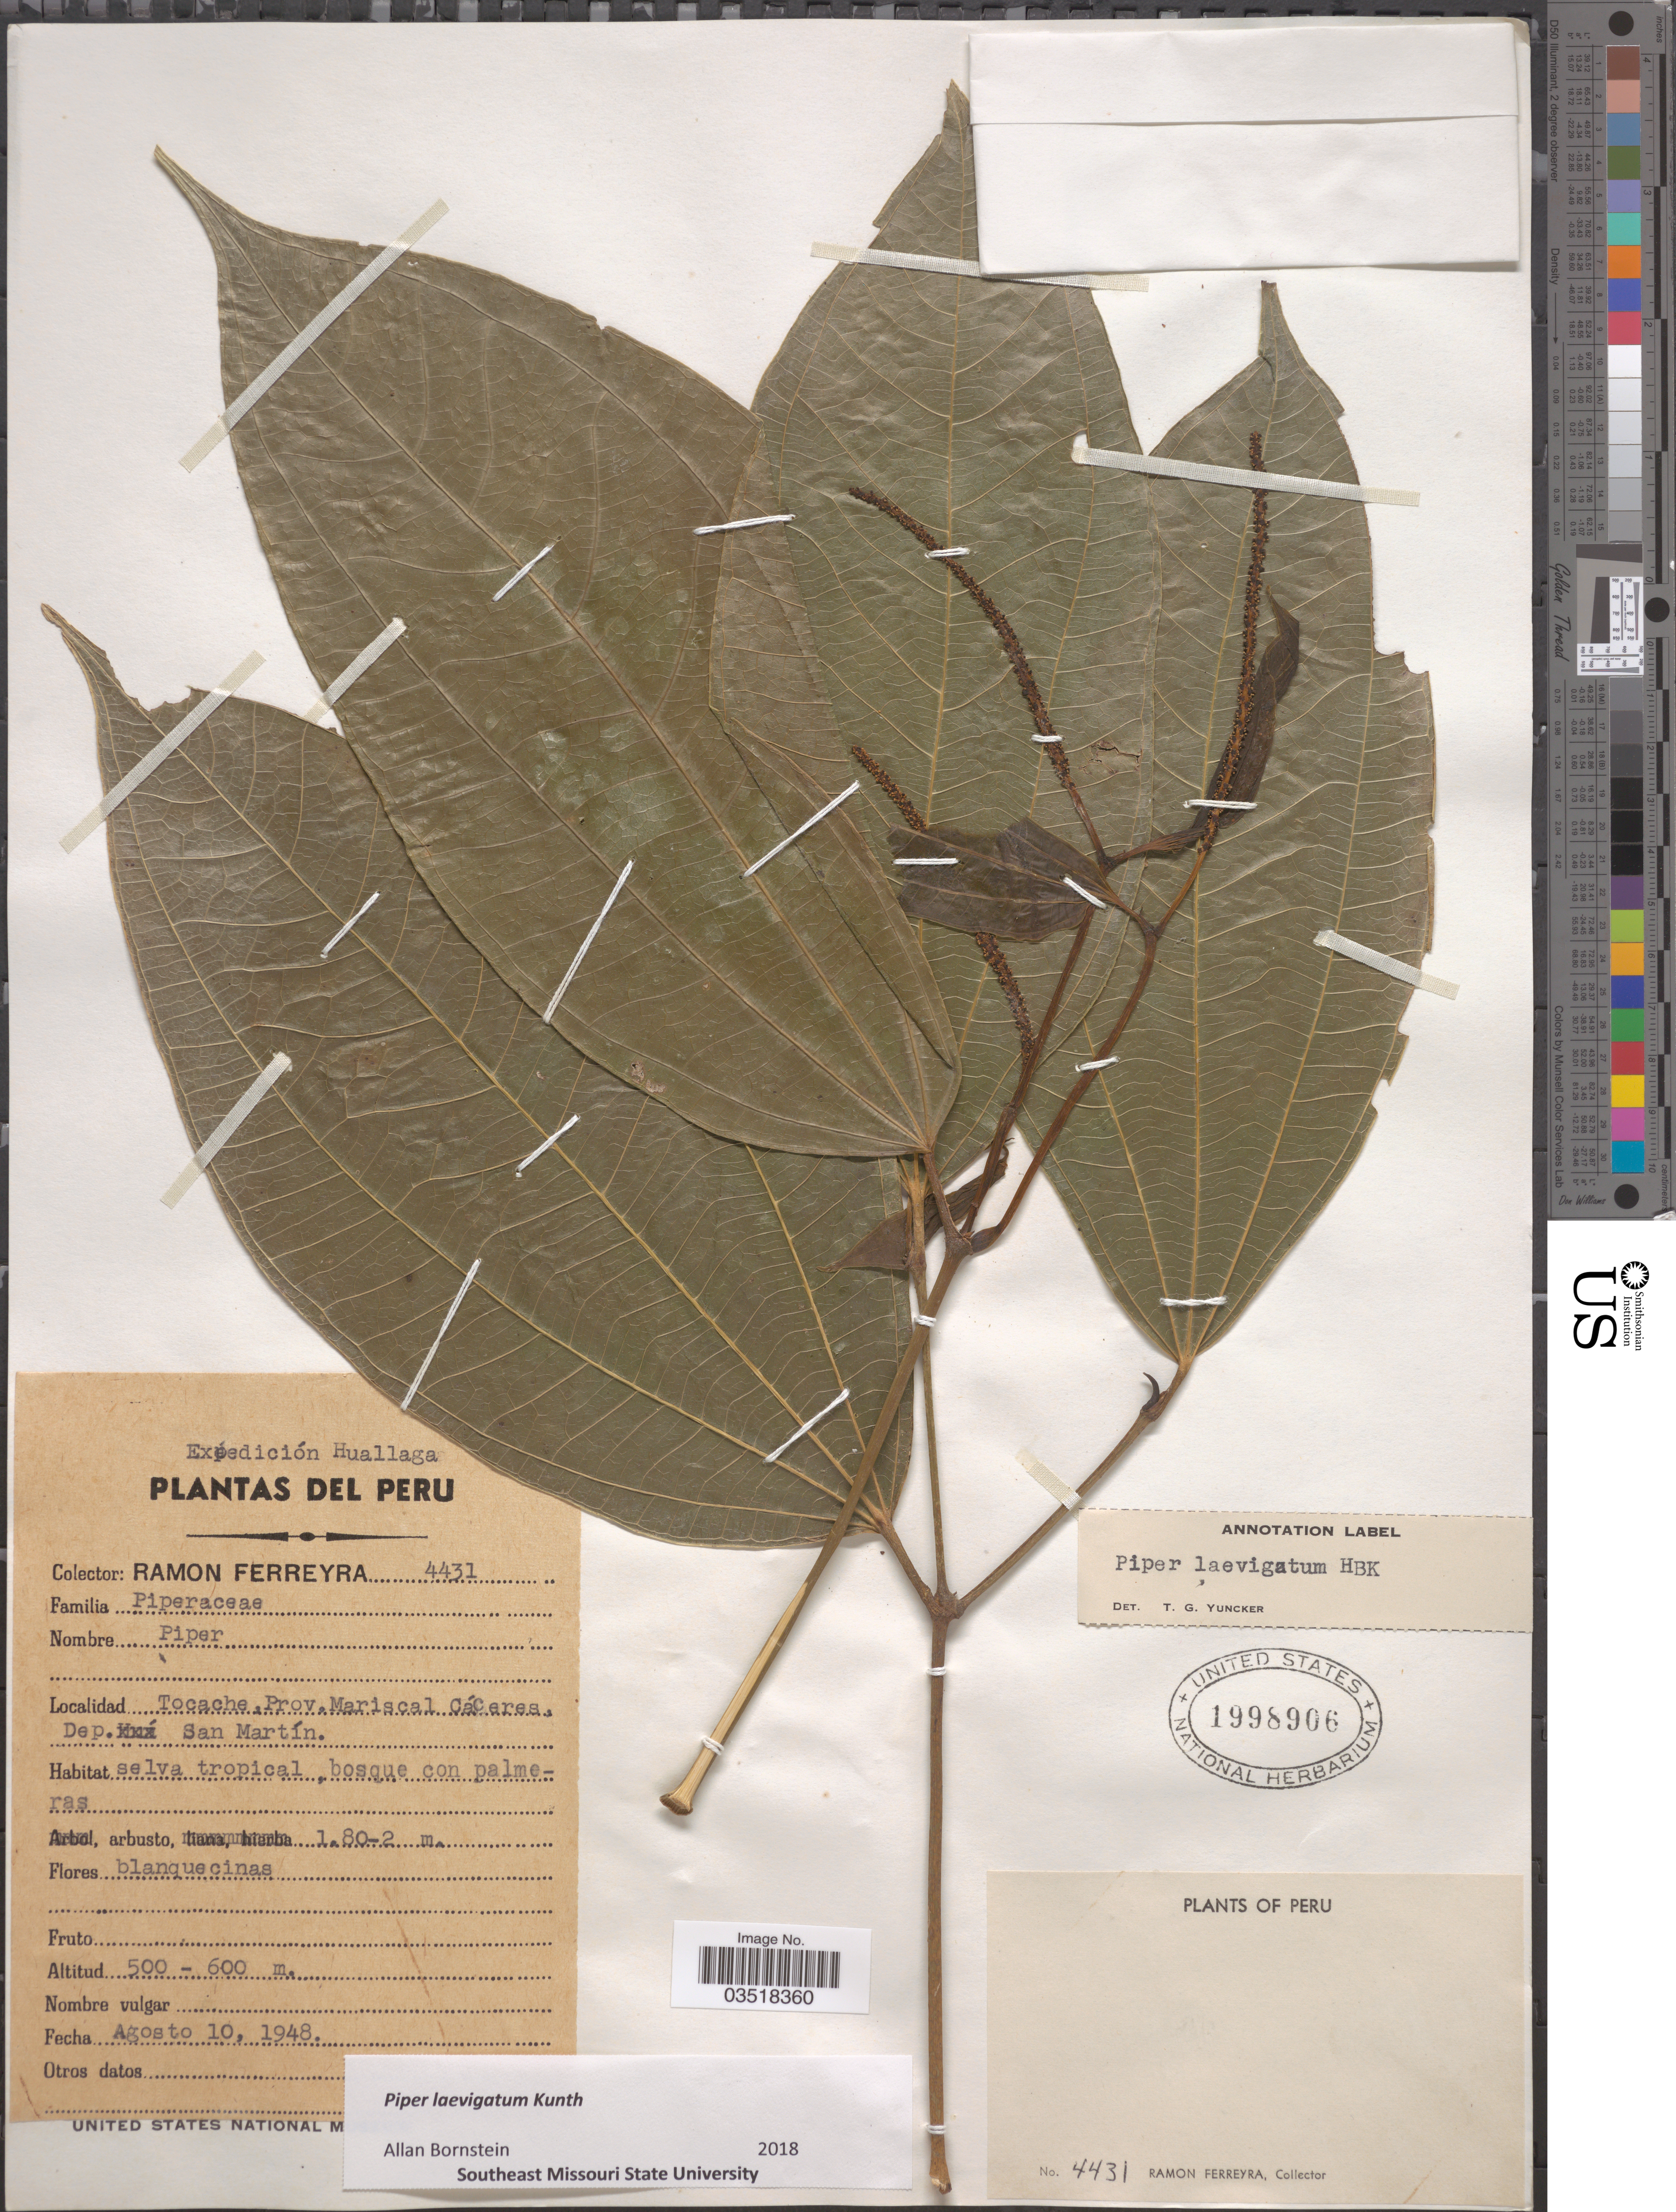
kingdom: Plantae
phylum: Tracheophyta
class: Magnoliopsida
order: Piperales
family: Piperaceae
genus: Piper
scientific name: Piper laevigatum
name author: Kunth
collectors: R. A. Ferreyra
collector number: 4431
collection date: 1948-08-10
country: Peru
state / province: San Martín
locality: Huallaga, Tocache. Prov. Mariscal Cáceres. Dep. San Martín.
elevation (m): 500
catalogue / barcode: US 1998906